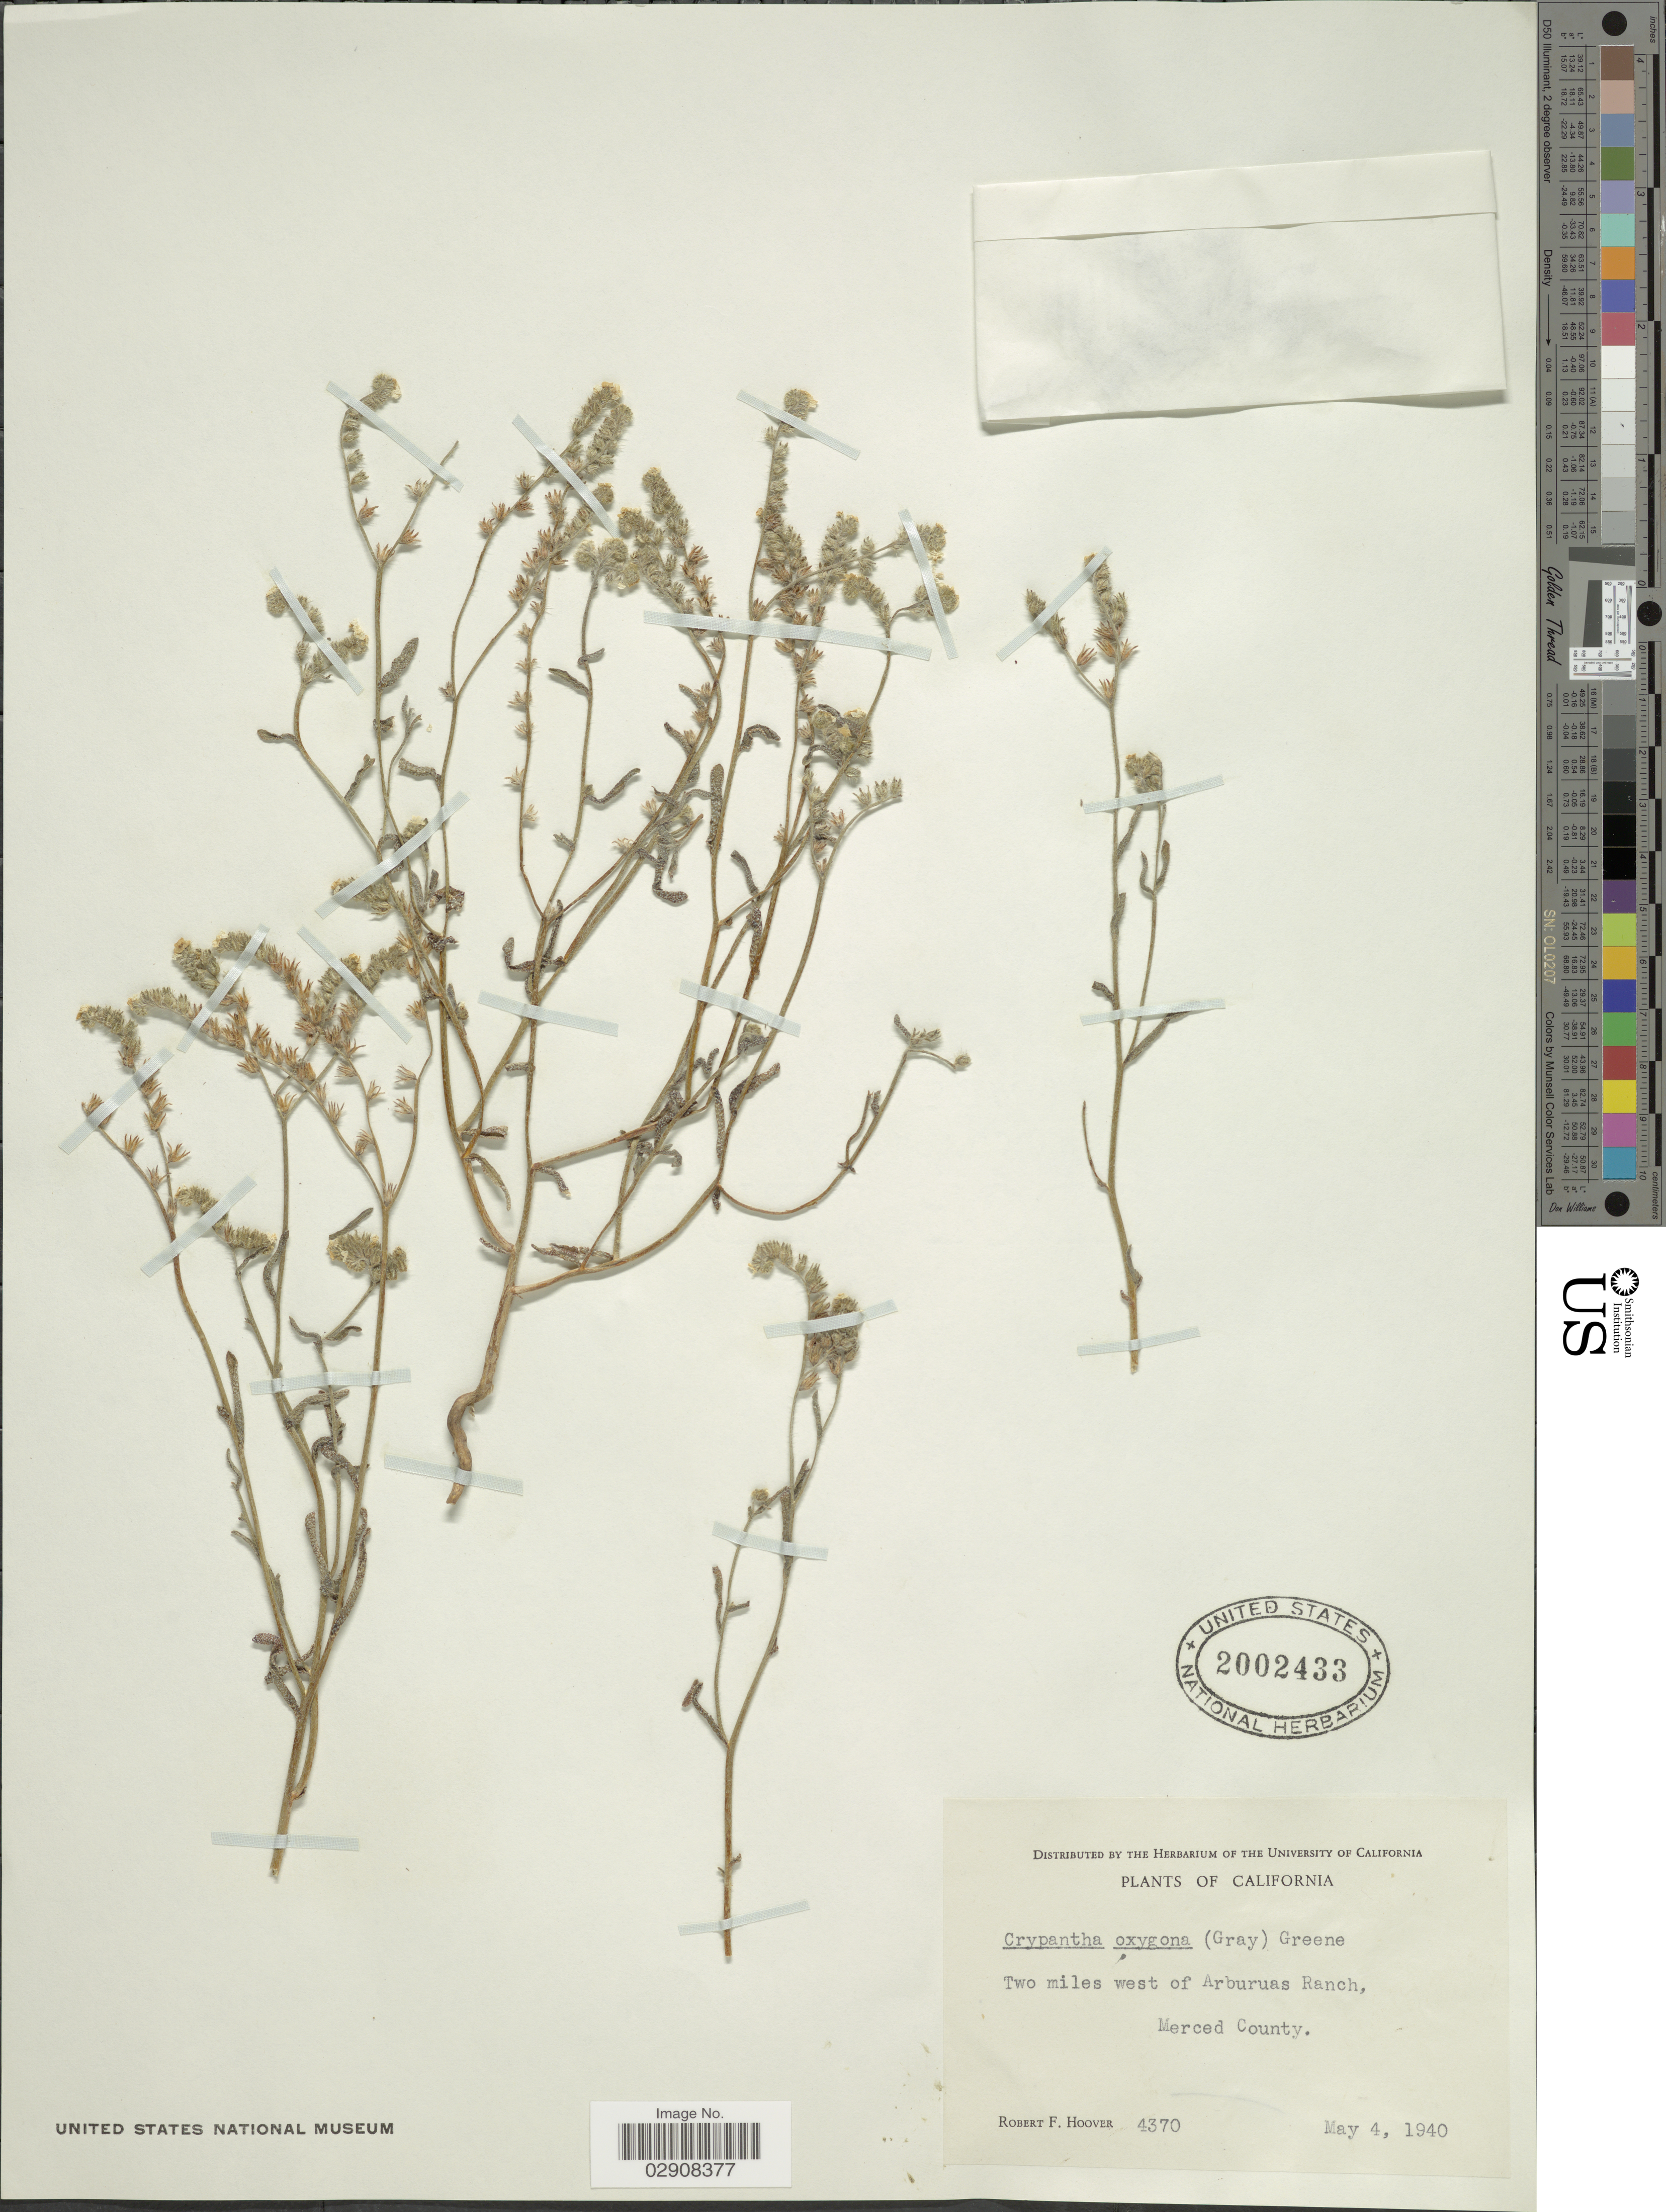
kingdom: Plantae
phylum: Tracheophyta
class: Magnoliopsida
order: Boraginales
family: Boraginaceae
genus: Cryptantha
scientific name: Cryptantha oxygona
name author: (A. Gray) S.W. Greene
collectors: R. F. Hoover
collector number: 4370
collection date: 1940-05-04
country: United States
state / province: California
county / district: Merced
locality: Two miles west of Aruburuas Ranch, Merced County.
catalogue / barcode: US 2002433